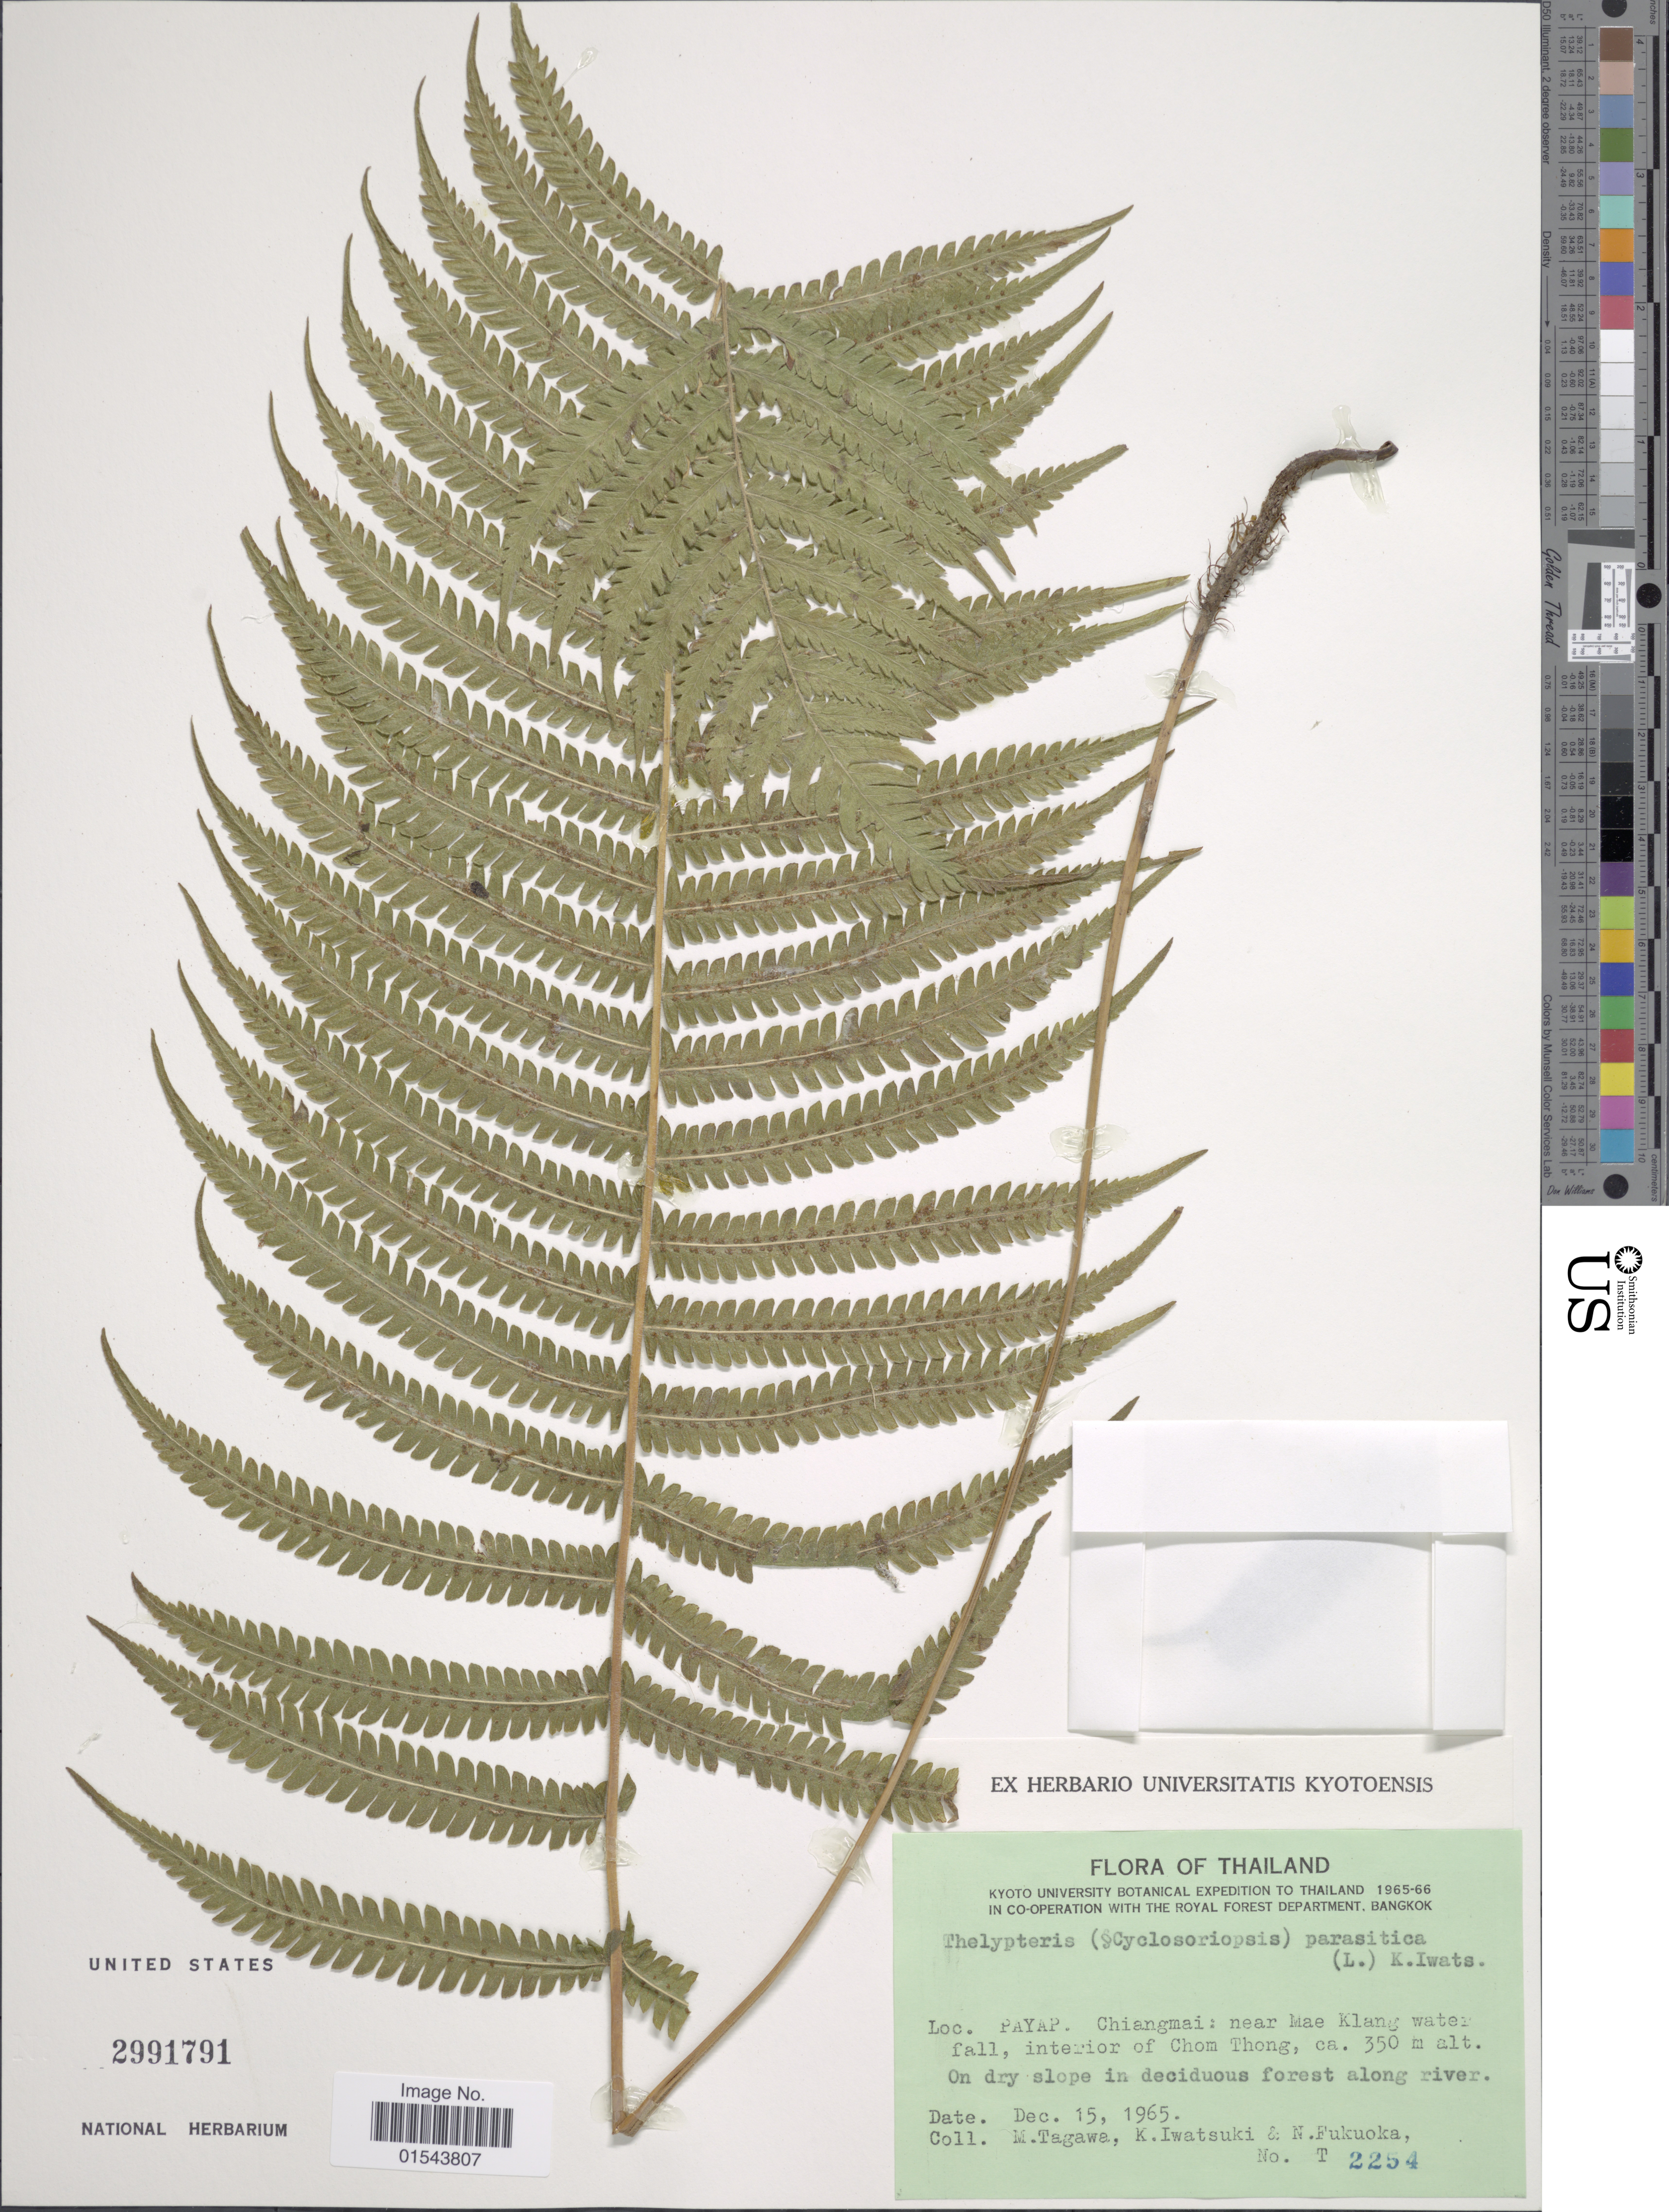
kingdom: Plantae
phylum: Tracheophyta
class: Polypodiopsida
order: Polypodiales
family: Thelypteridaceae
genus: Christella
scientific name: Christella parasitica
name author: (L.) H. Lév.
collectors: M. Tagawa, K. Iwatsuki & N. Fukuoka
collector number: T 2254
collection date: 1965-12-15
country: Thailand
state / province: Chiang Mai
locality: Payap. ChiangmaiL near Mae Klang waterdall, interior of Chom Thong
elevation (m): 350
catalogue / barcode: US 2991791